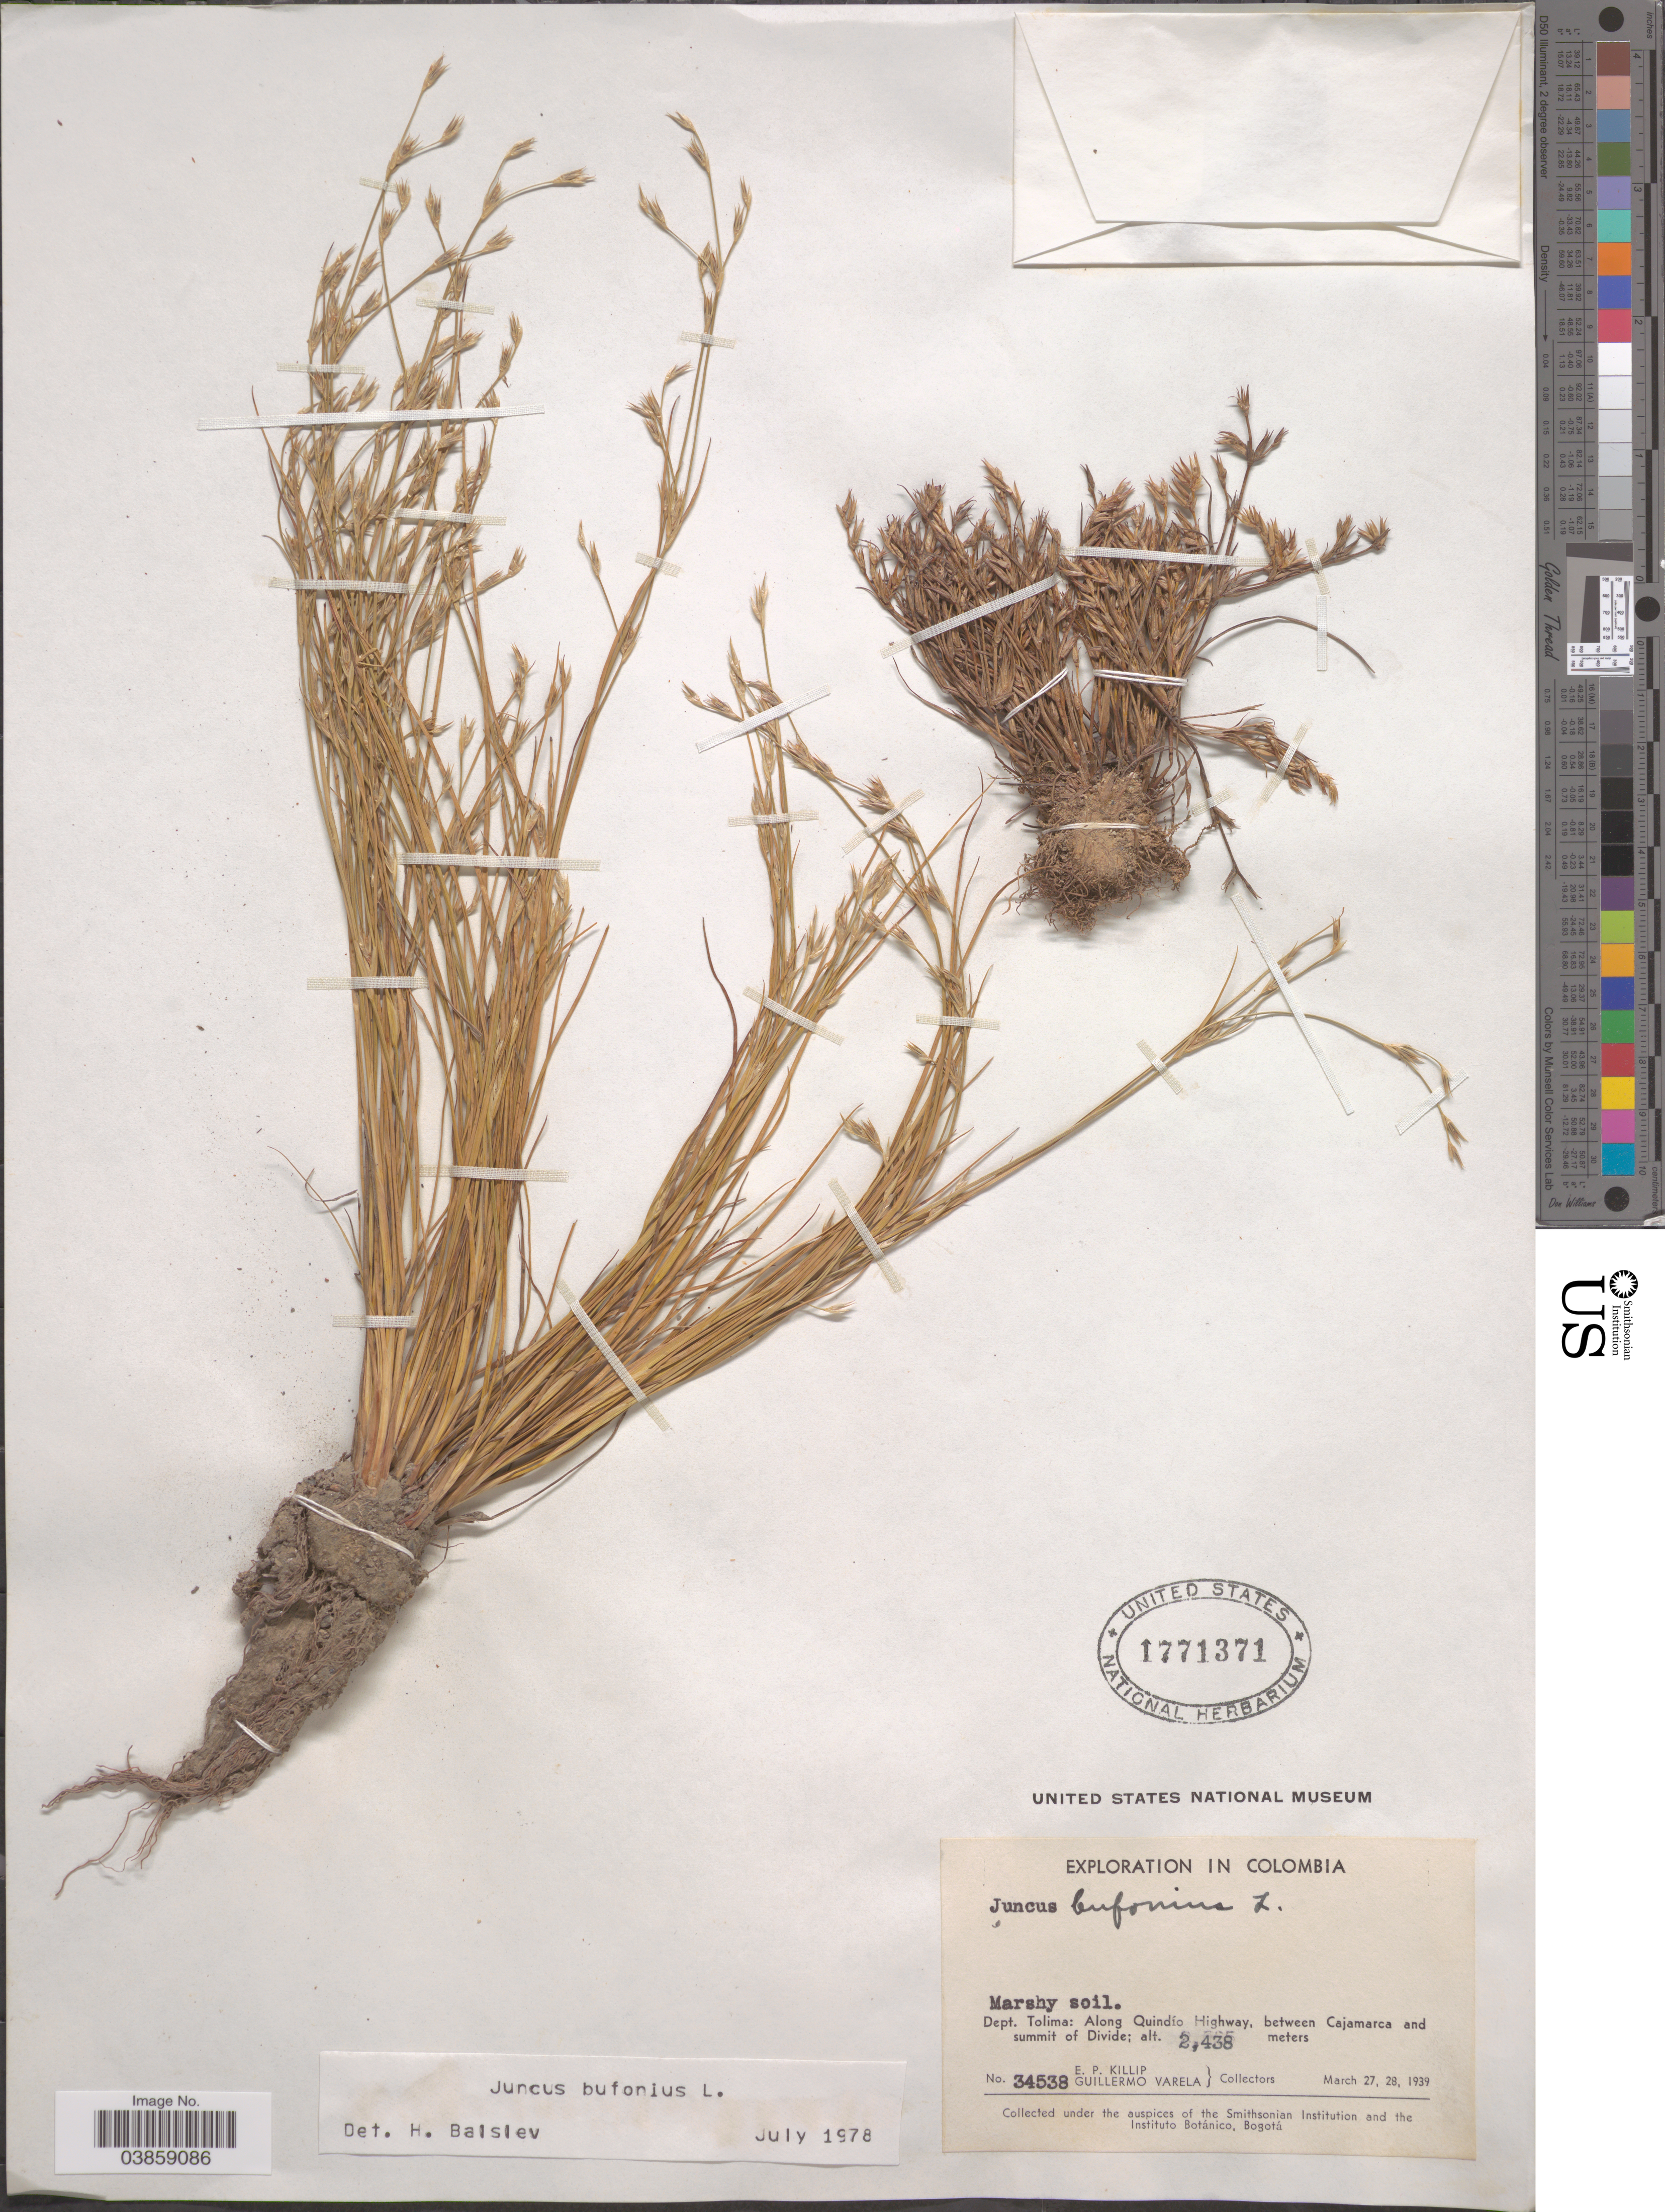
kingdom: Plantae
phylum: Tracheophyta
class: Liliopsida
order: Poales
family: Juncaceae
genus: Juncus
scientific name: Juncus bufonius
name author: L.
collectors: E. P. Killip & G. Varela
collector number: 34538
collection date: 1939-03-27/1939-03-28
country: Colombia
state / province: Tolima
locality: Dept. Tolima: Along Quindío Highway, between Cajamarca and summit of Divide.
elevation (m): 2438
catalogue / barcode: US 1771371